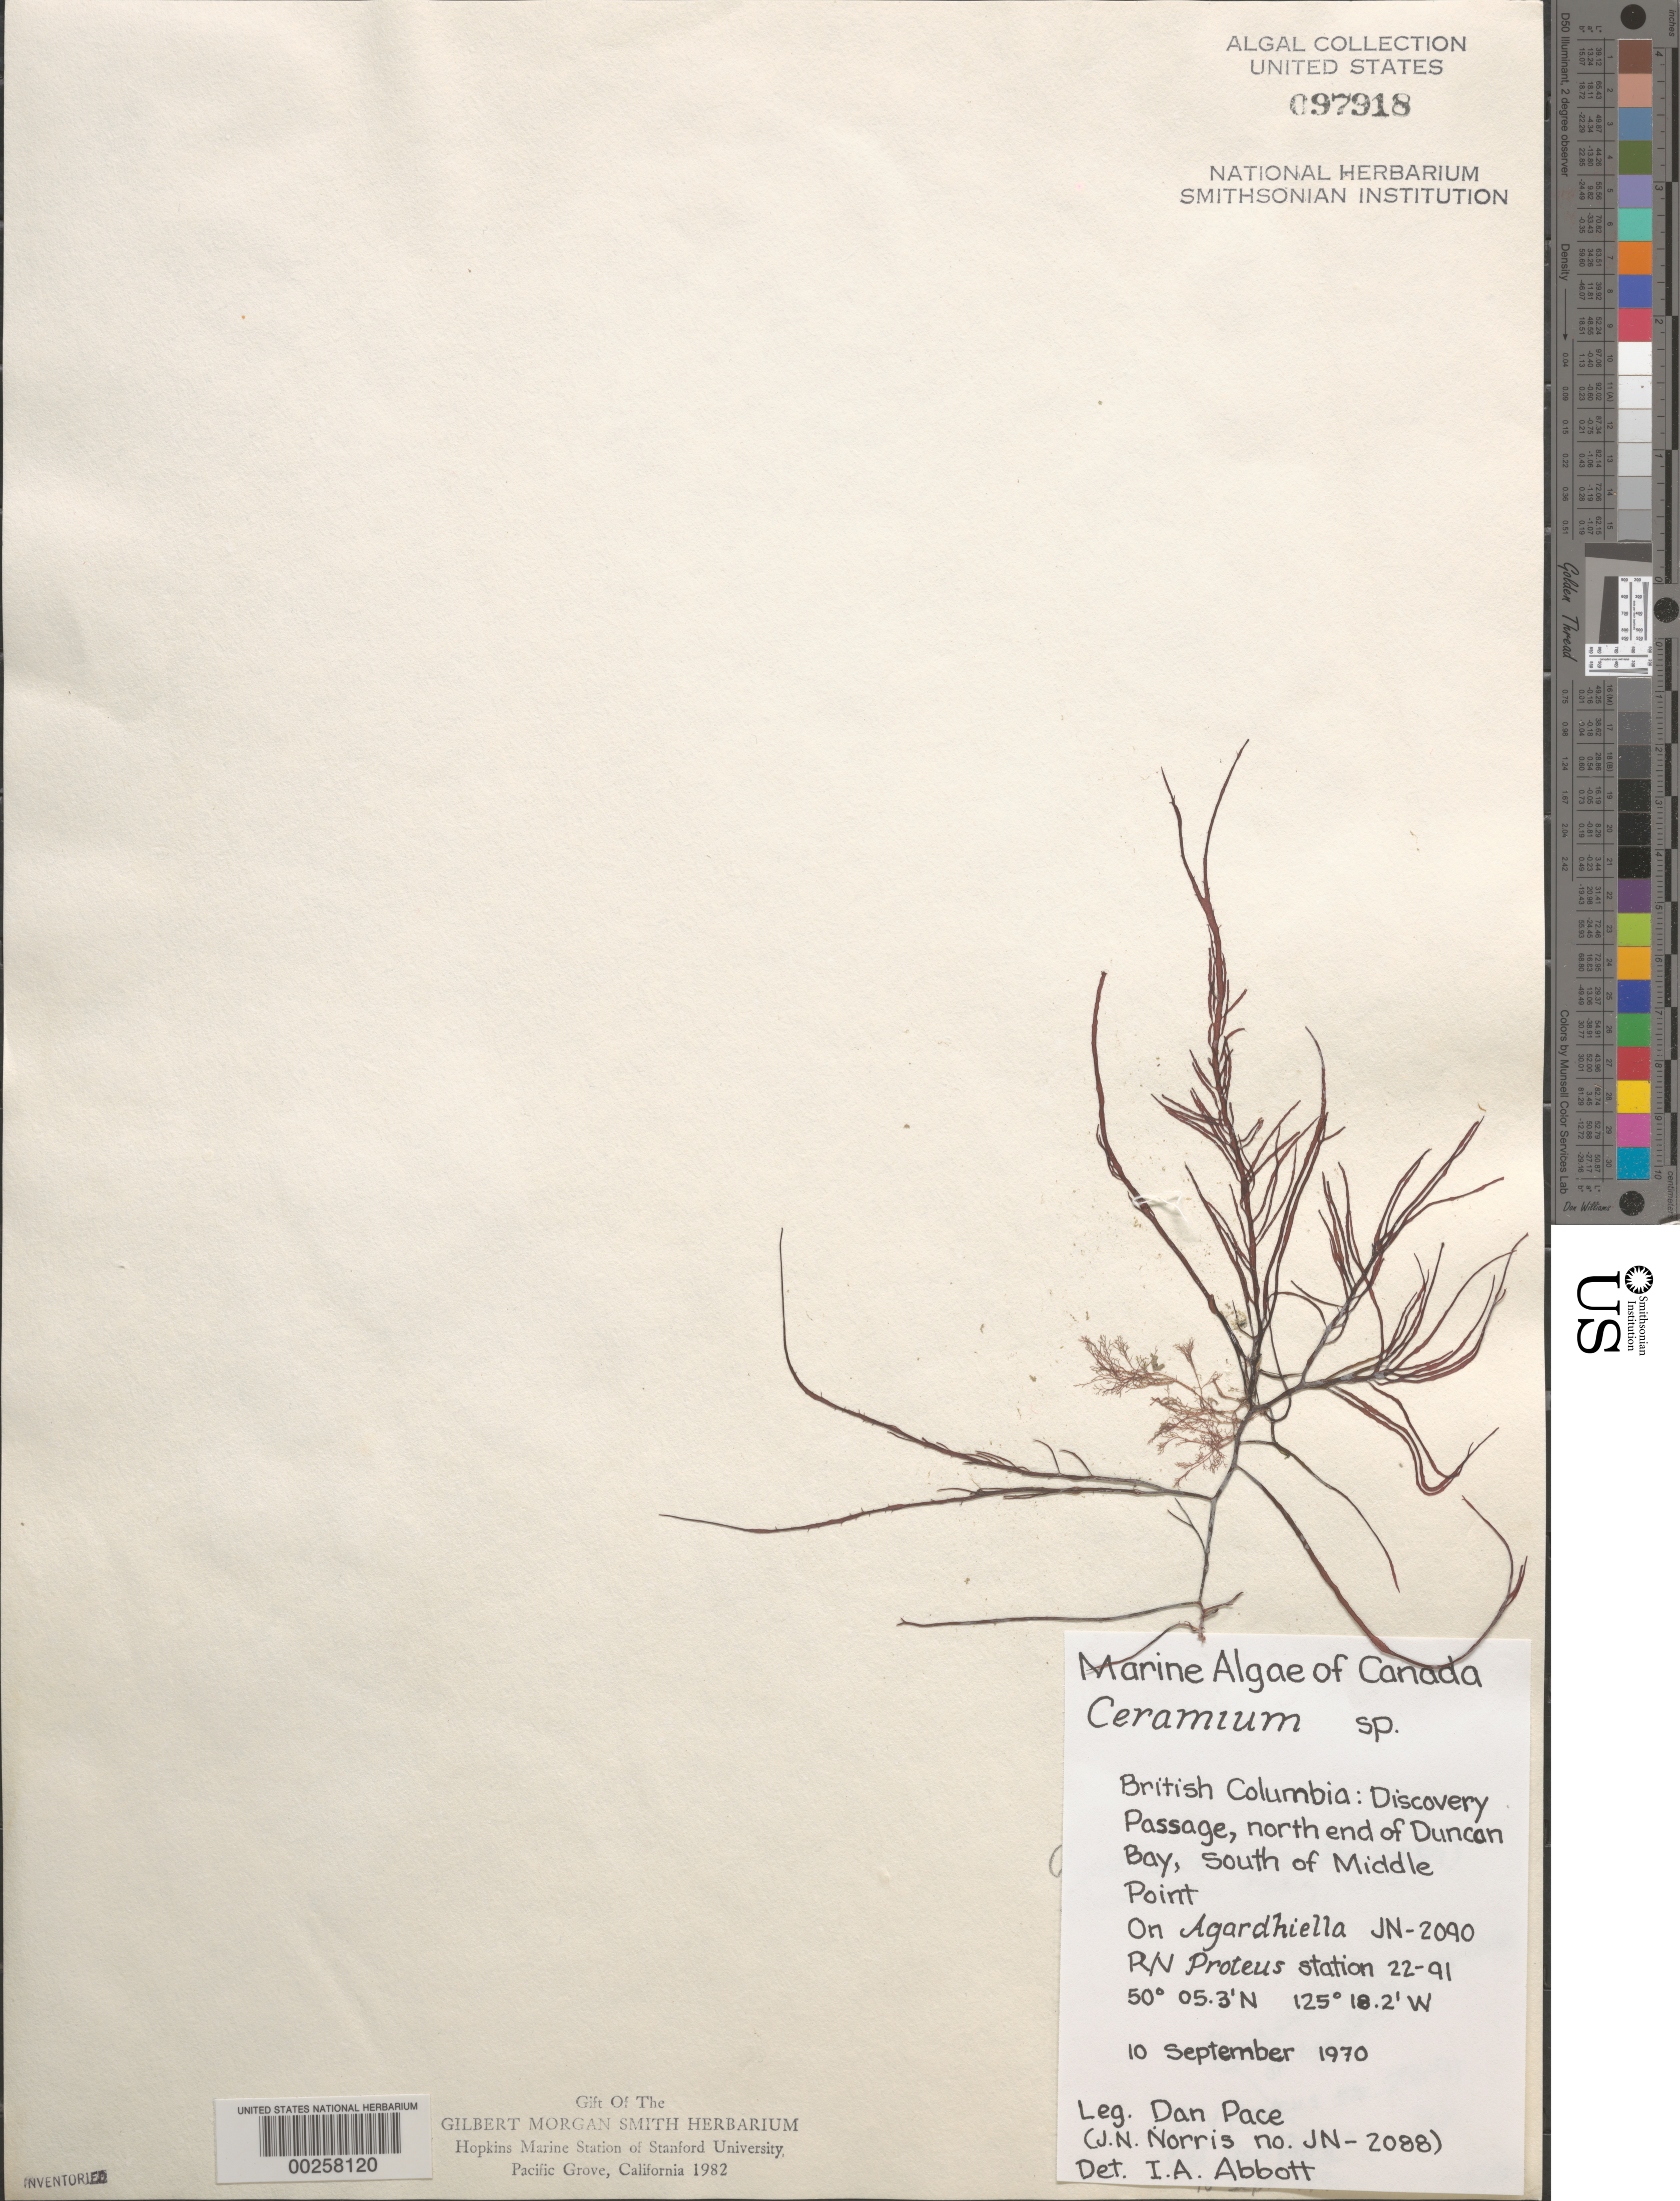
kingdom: Plantae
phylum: Rhodophyta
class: Florideophyceae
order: Ceramiales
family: Ceramiaceae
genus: Ceramium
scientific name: Ceramium sp.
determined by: Abbott, Isabella A.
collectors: D. Pace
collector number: Jn-2088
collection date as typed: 10 Sep 1970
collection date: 1970-09-10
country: Canada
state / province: British Columbia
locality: Duncan Bay, Discovery Passage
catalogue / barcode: US 97918